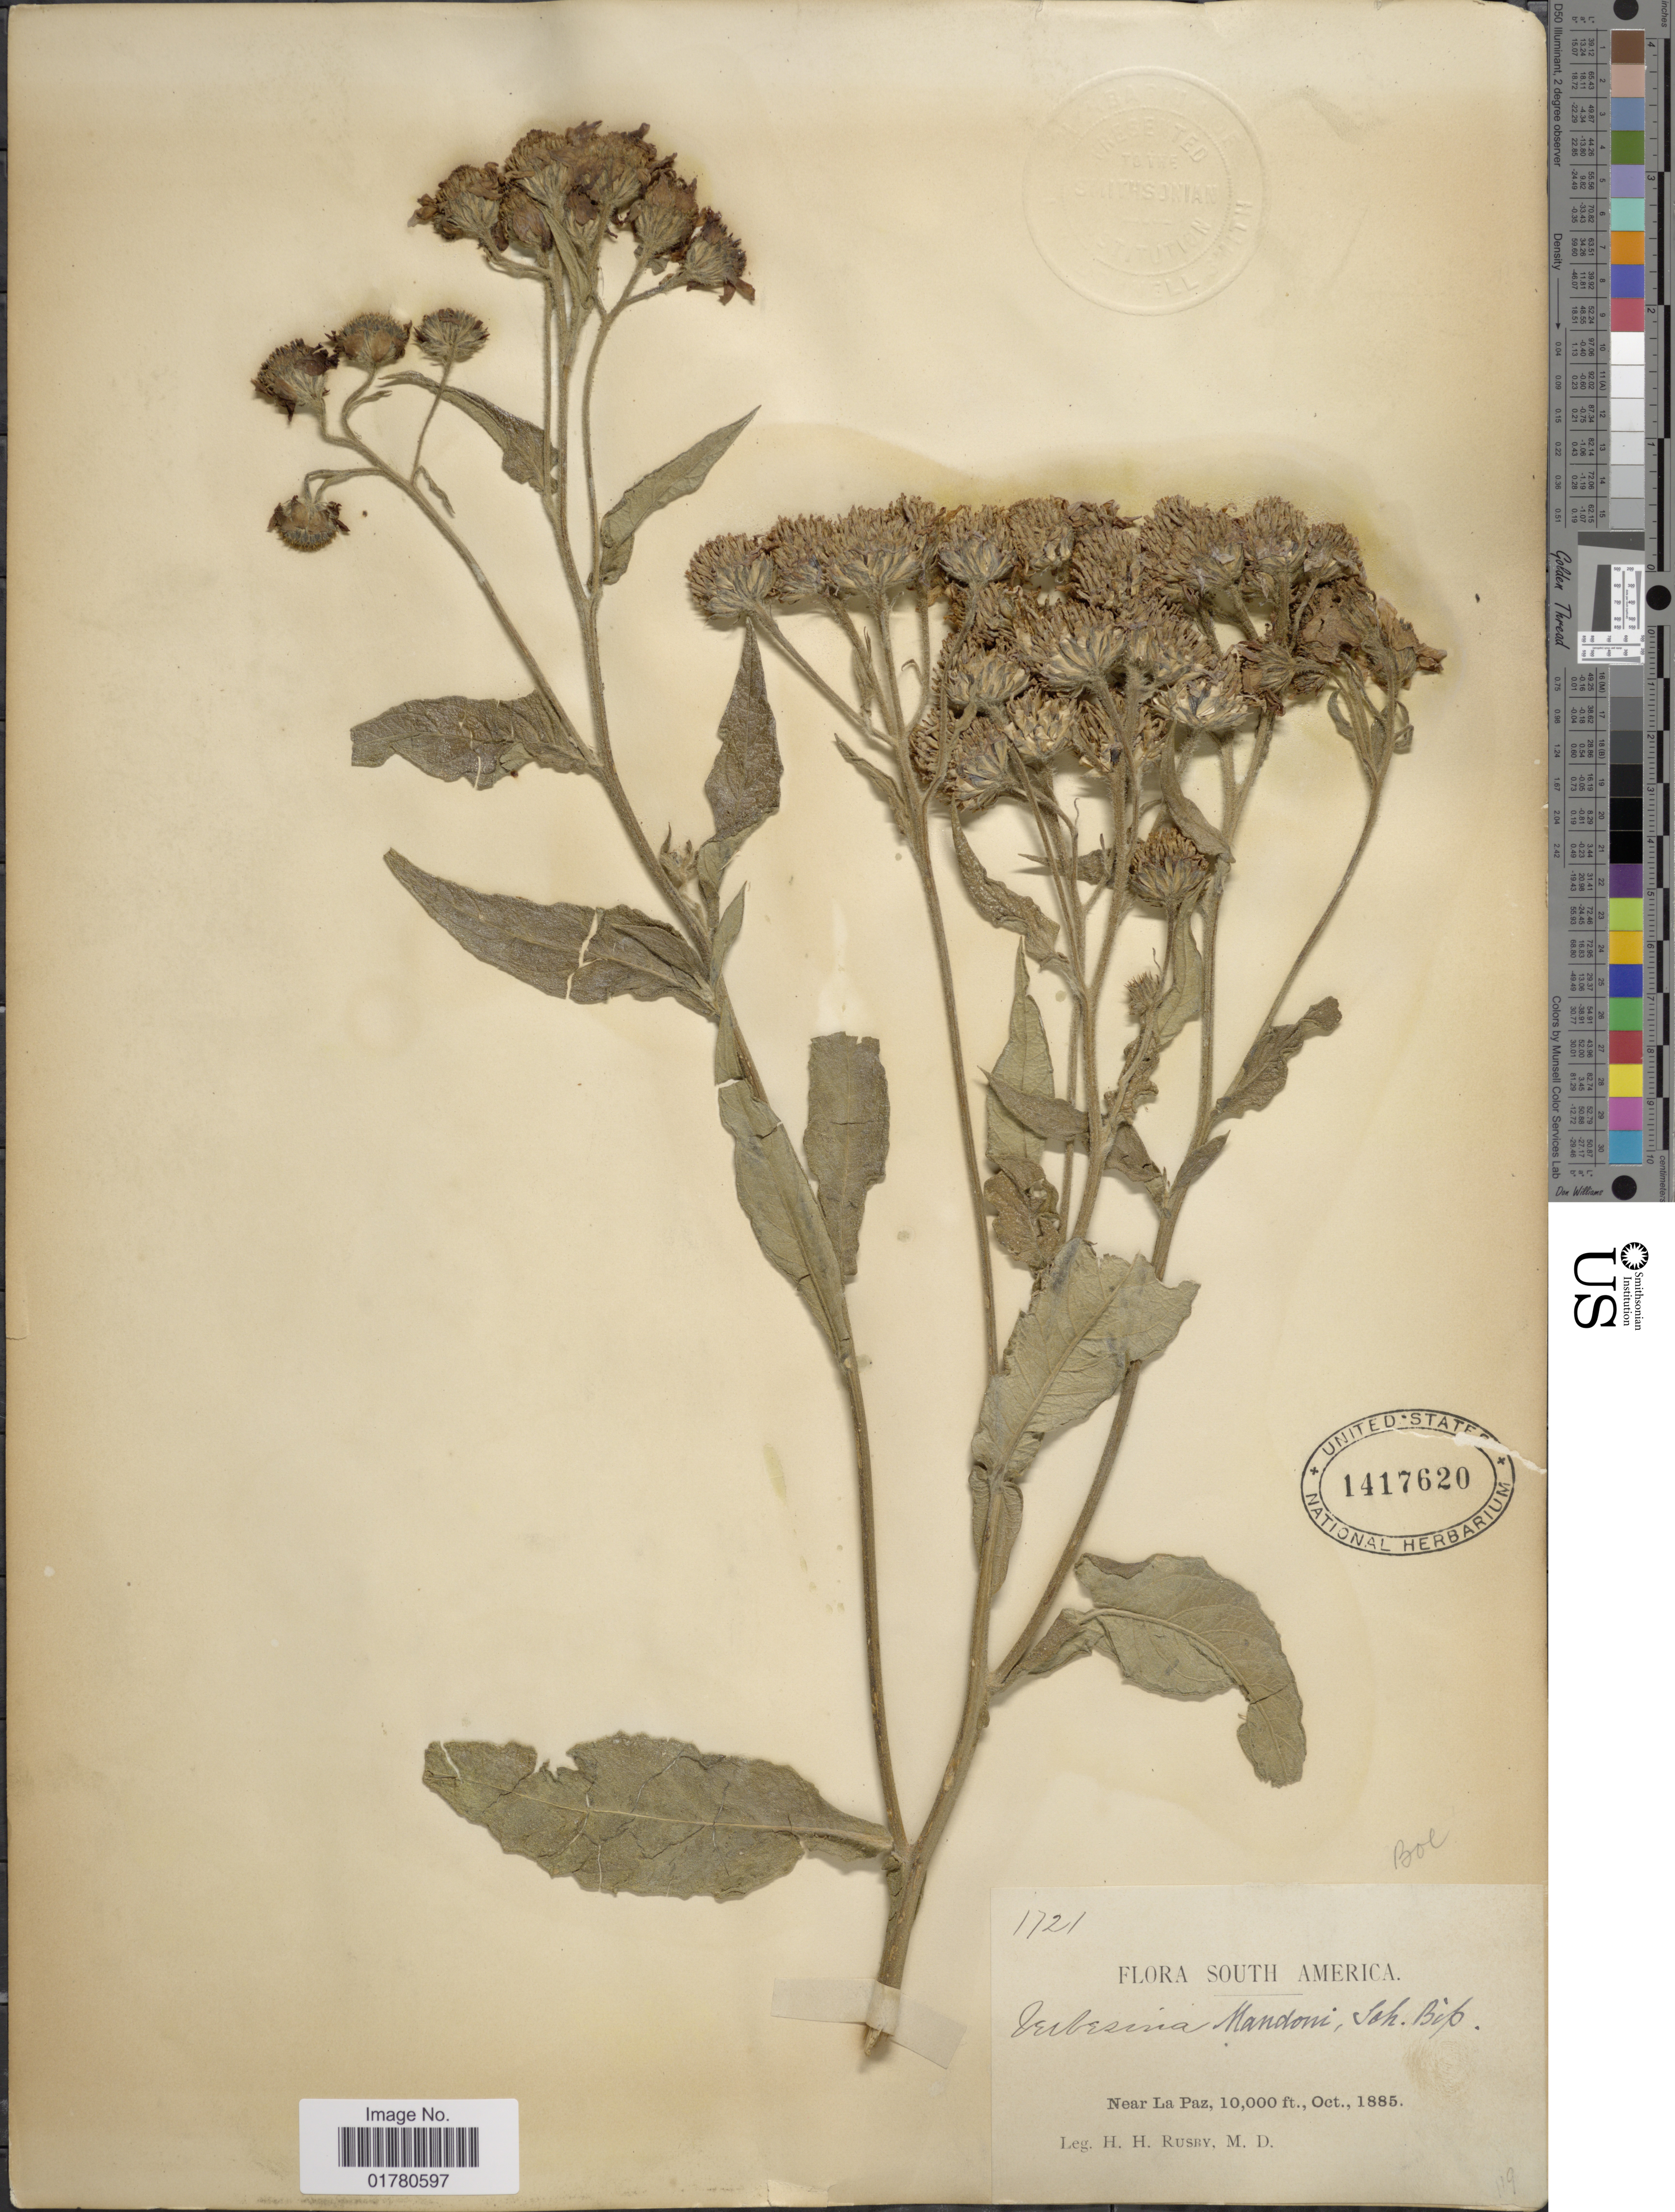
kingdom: Plantae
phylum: Tracheophyta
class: Magnoliopsida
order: Asterales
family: Asteraceae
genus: Verbesina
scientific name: Verbesina boliviana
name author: Klatt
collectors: H. H. Rusby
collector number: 1721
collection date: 1885-10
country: Bolivia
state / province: La Paz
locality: Near La Paz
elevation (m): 3048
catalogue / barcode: US 1417620